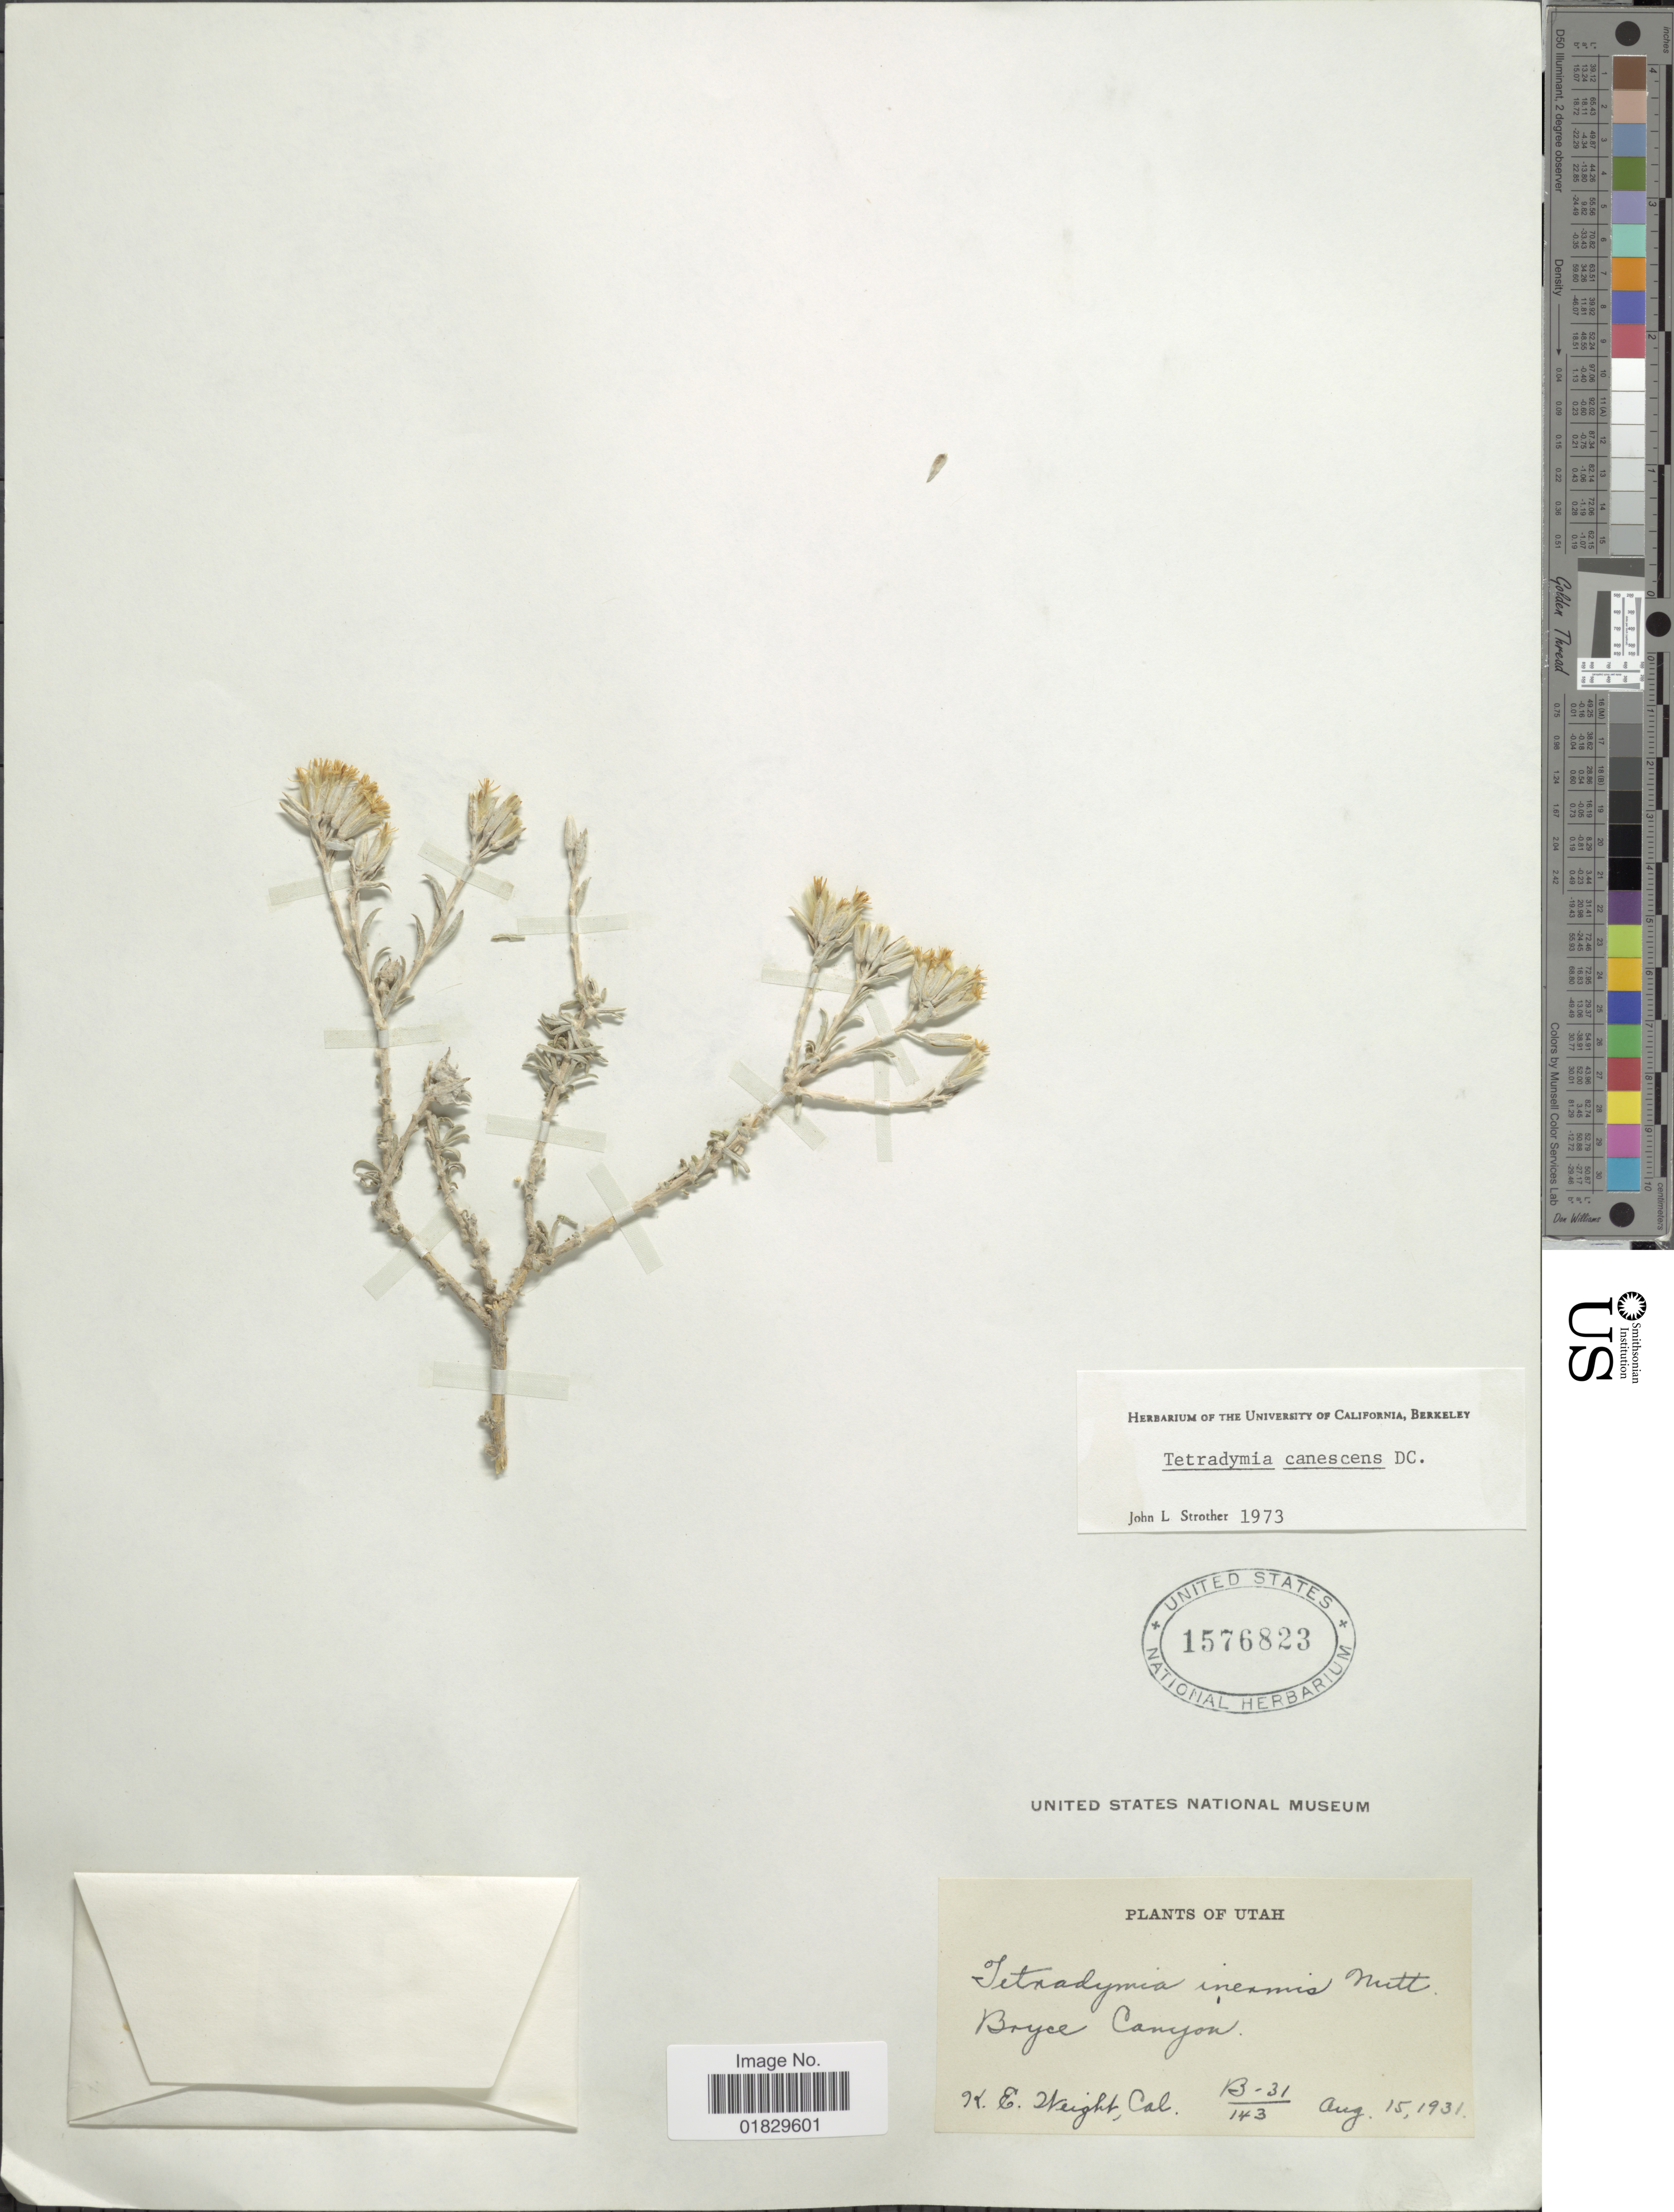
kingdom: Plantae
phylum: Tracheophyta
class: Magnoliopsida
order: Asterales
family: Asteraceae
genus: Tetradymia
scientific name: Tetradymia canescens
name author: DC.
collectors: K. Weight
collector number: B-31/143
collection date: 1931-08-15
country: United States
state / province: Utah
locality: Bryce Canyon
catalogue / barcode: US 1576823